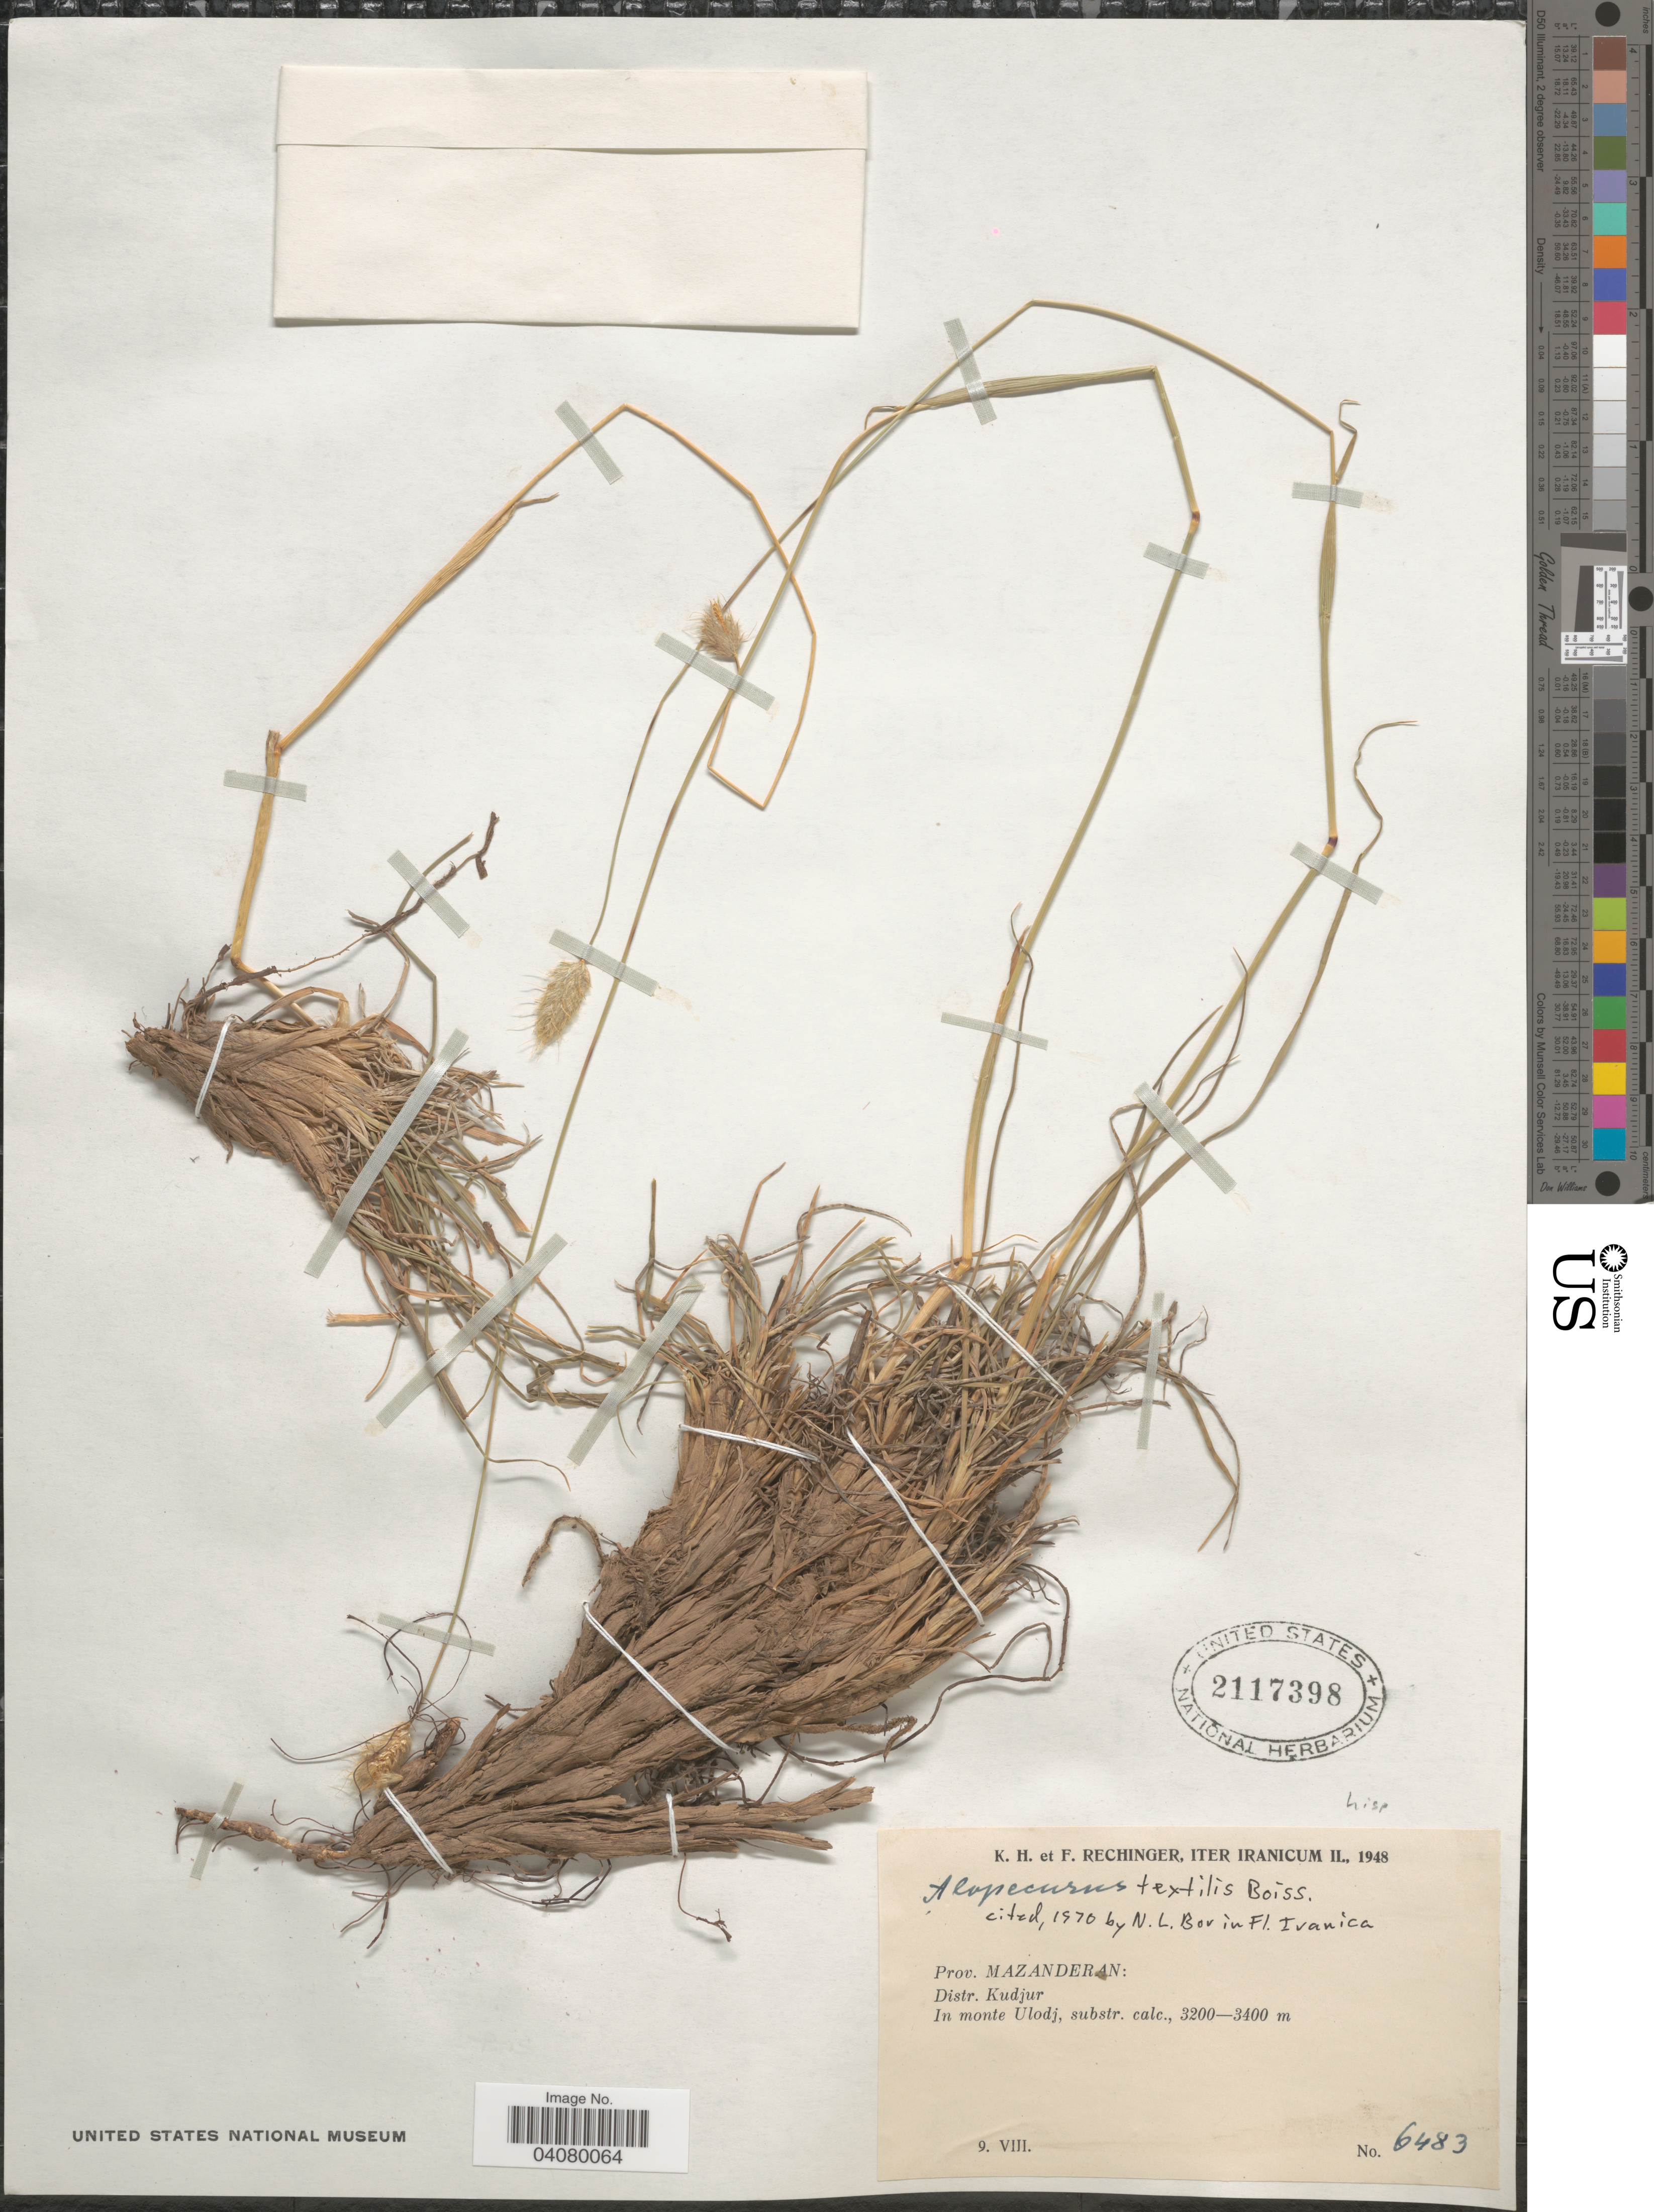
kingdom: Plantae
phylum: Tracheophyta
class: Liliopsida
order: Poales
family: Poaceae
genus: Alopecurus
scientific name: Alopecurus textilis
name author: Boiss.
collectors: K. H. Rechinger & F. Rechinger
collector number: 6483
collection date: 1948-08-09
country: Iran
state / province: Mazandaran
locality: Iter Iranicum II. Prov. Mazanderan: Distr. Kudjur. In monte Ulodj, substr. calc.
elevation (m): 3200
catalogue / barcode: US 2117398